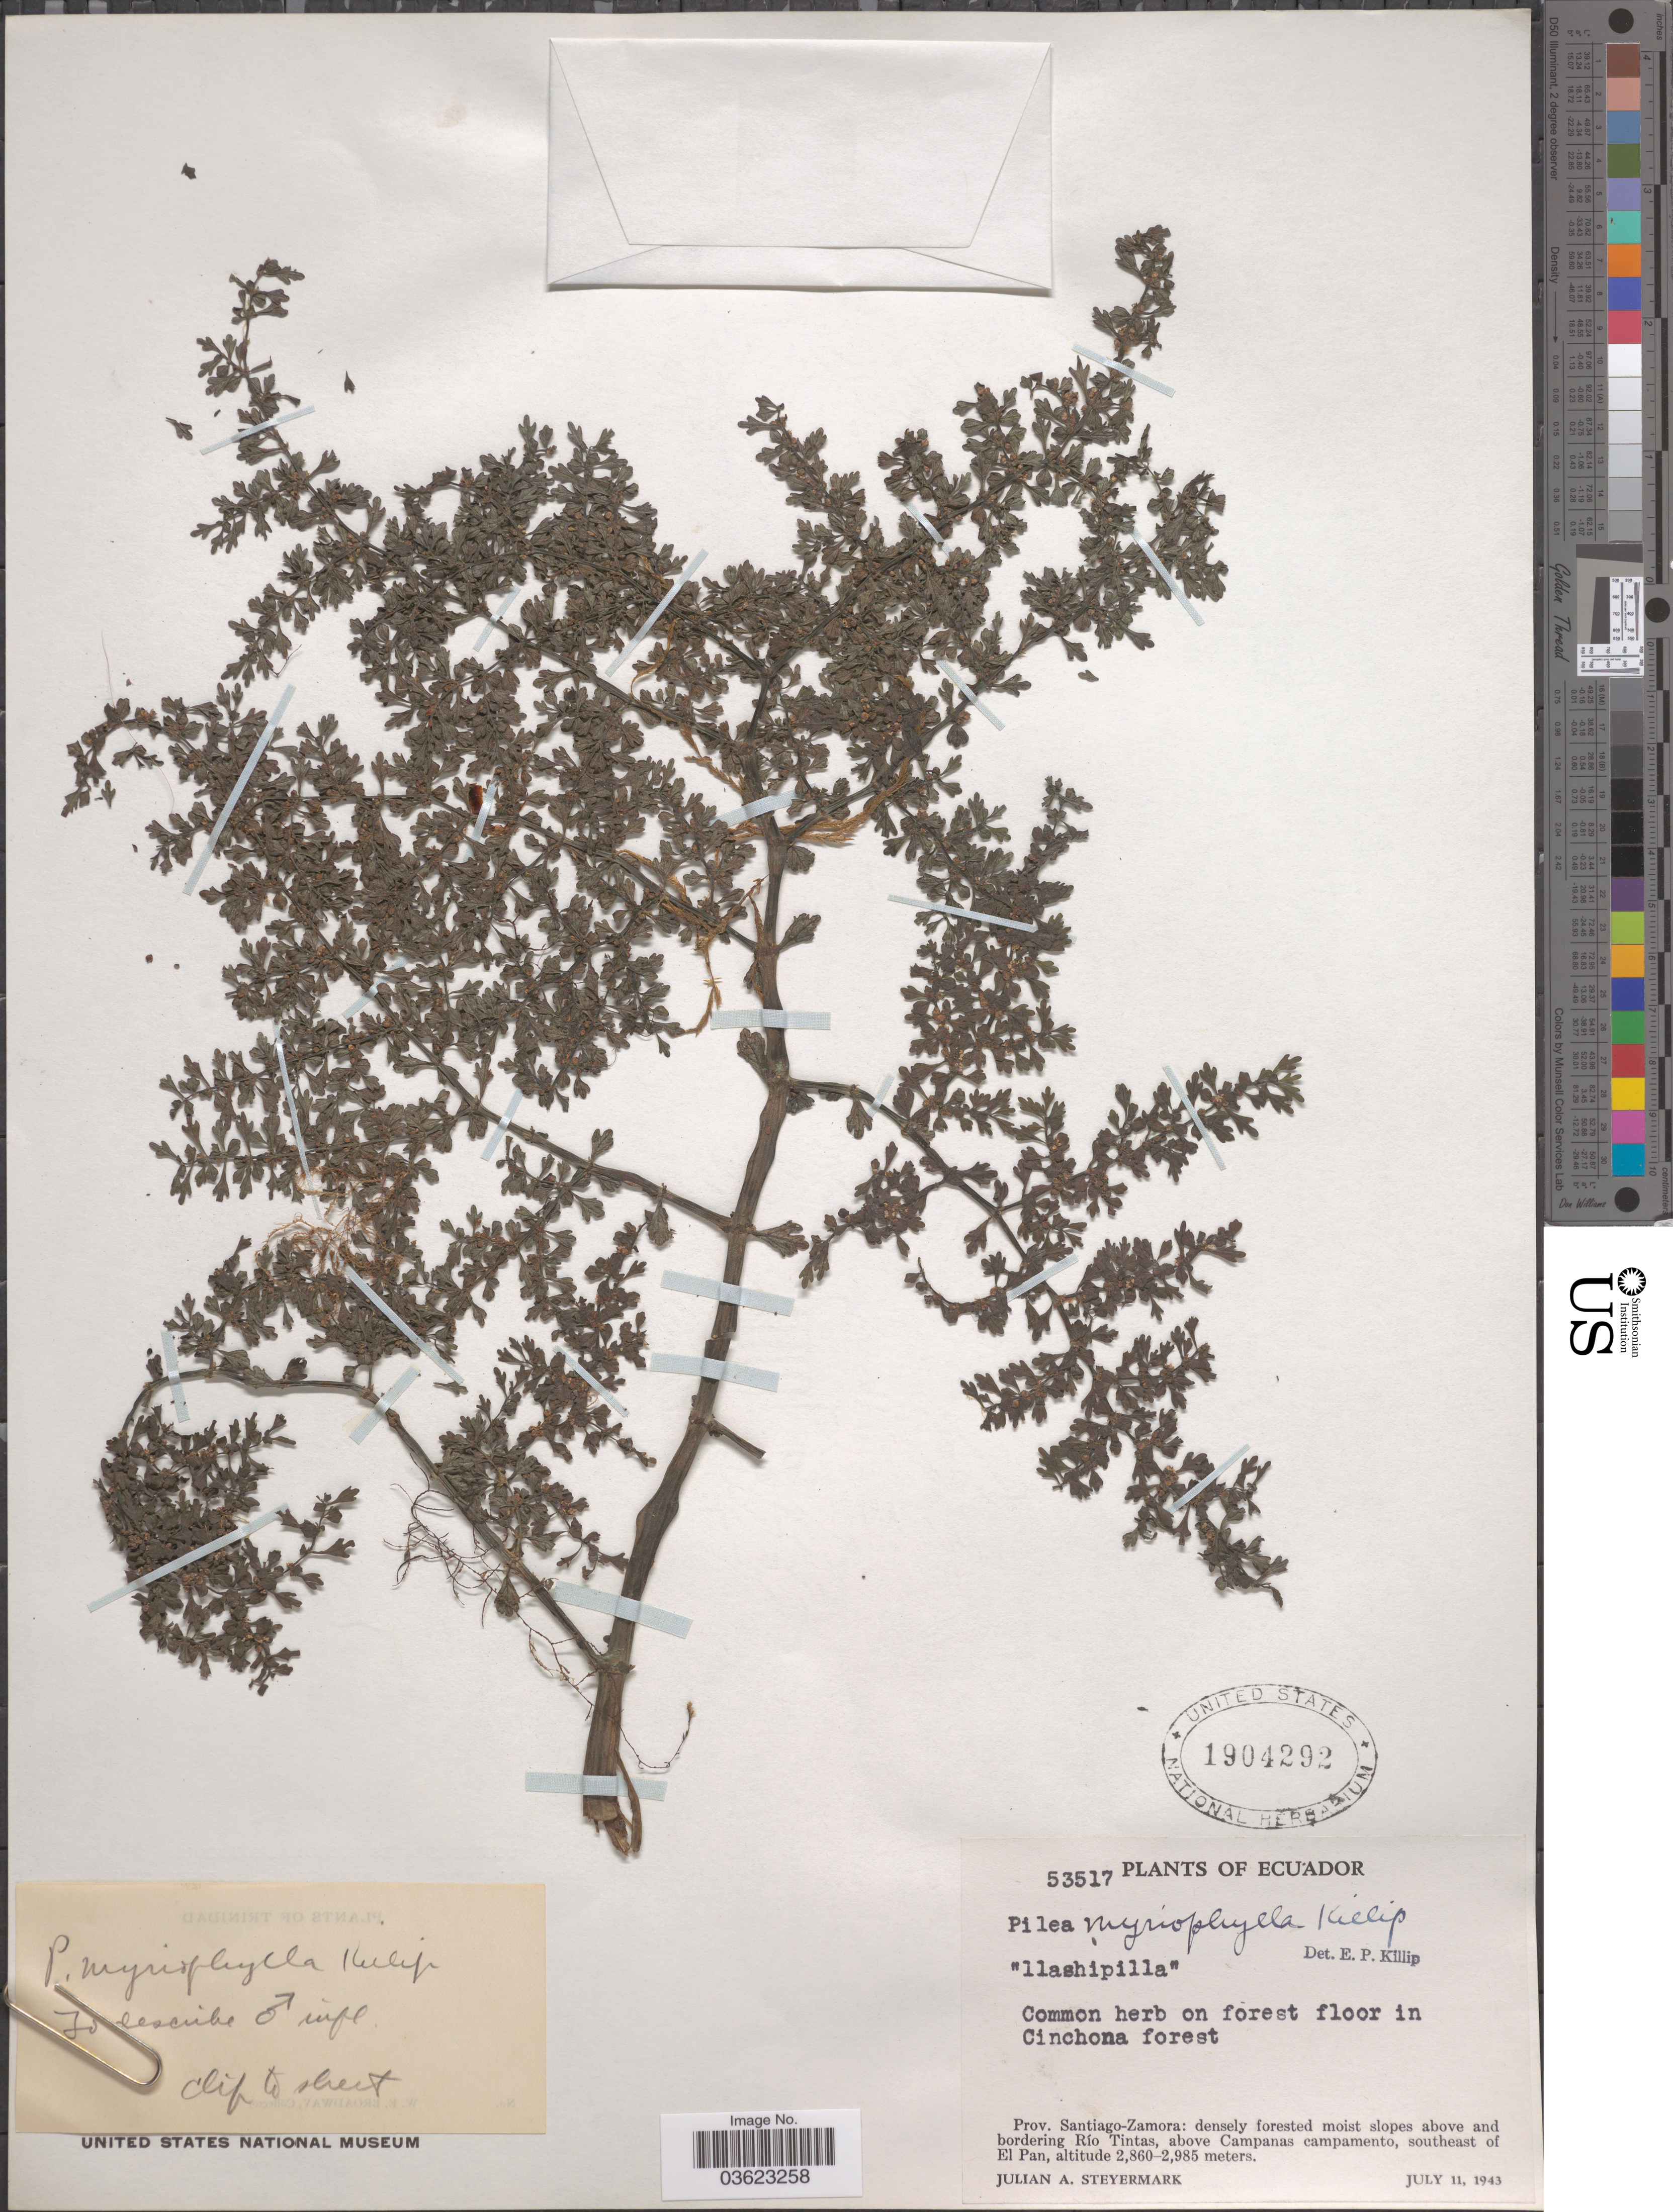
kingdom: Plantae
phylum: Tracheophyta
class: Magnoliopsida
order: Rosales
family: Urticaceae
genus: Pilea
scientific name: Pilea myriophylla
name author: Killip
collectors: J. Steyermark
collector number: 53517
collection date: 1943-07-11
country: Ecuador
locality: Prov. Santiago-Zamora: densely forested moist slopes above and bordering Río Tintas, above Campanas campamento, southeast of El Pan.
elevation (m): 2860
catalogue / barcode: US 1904292